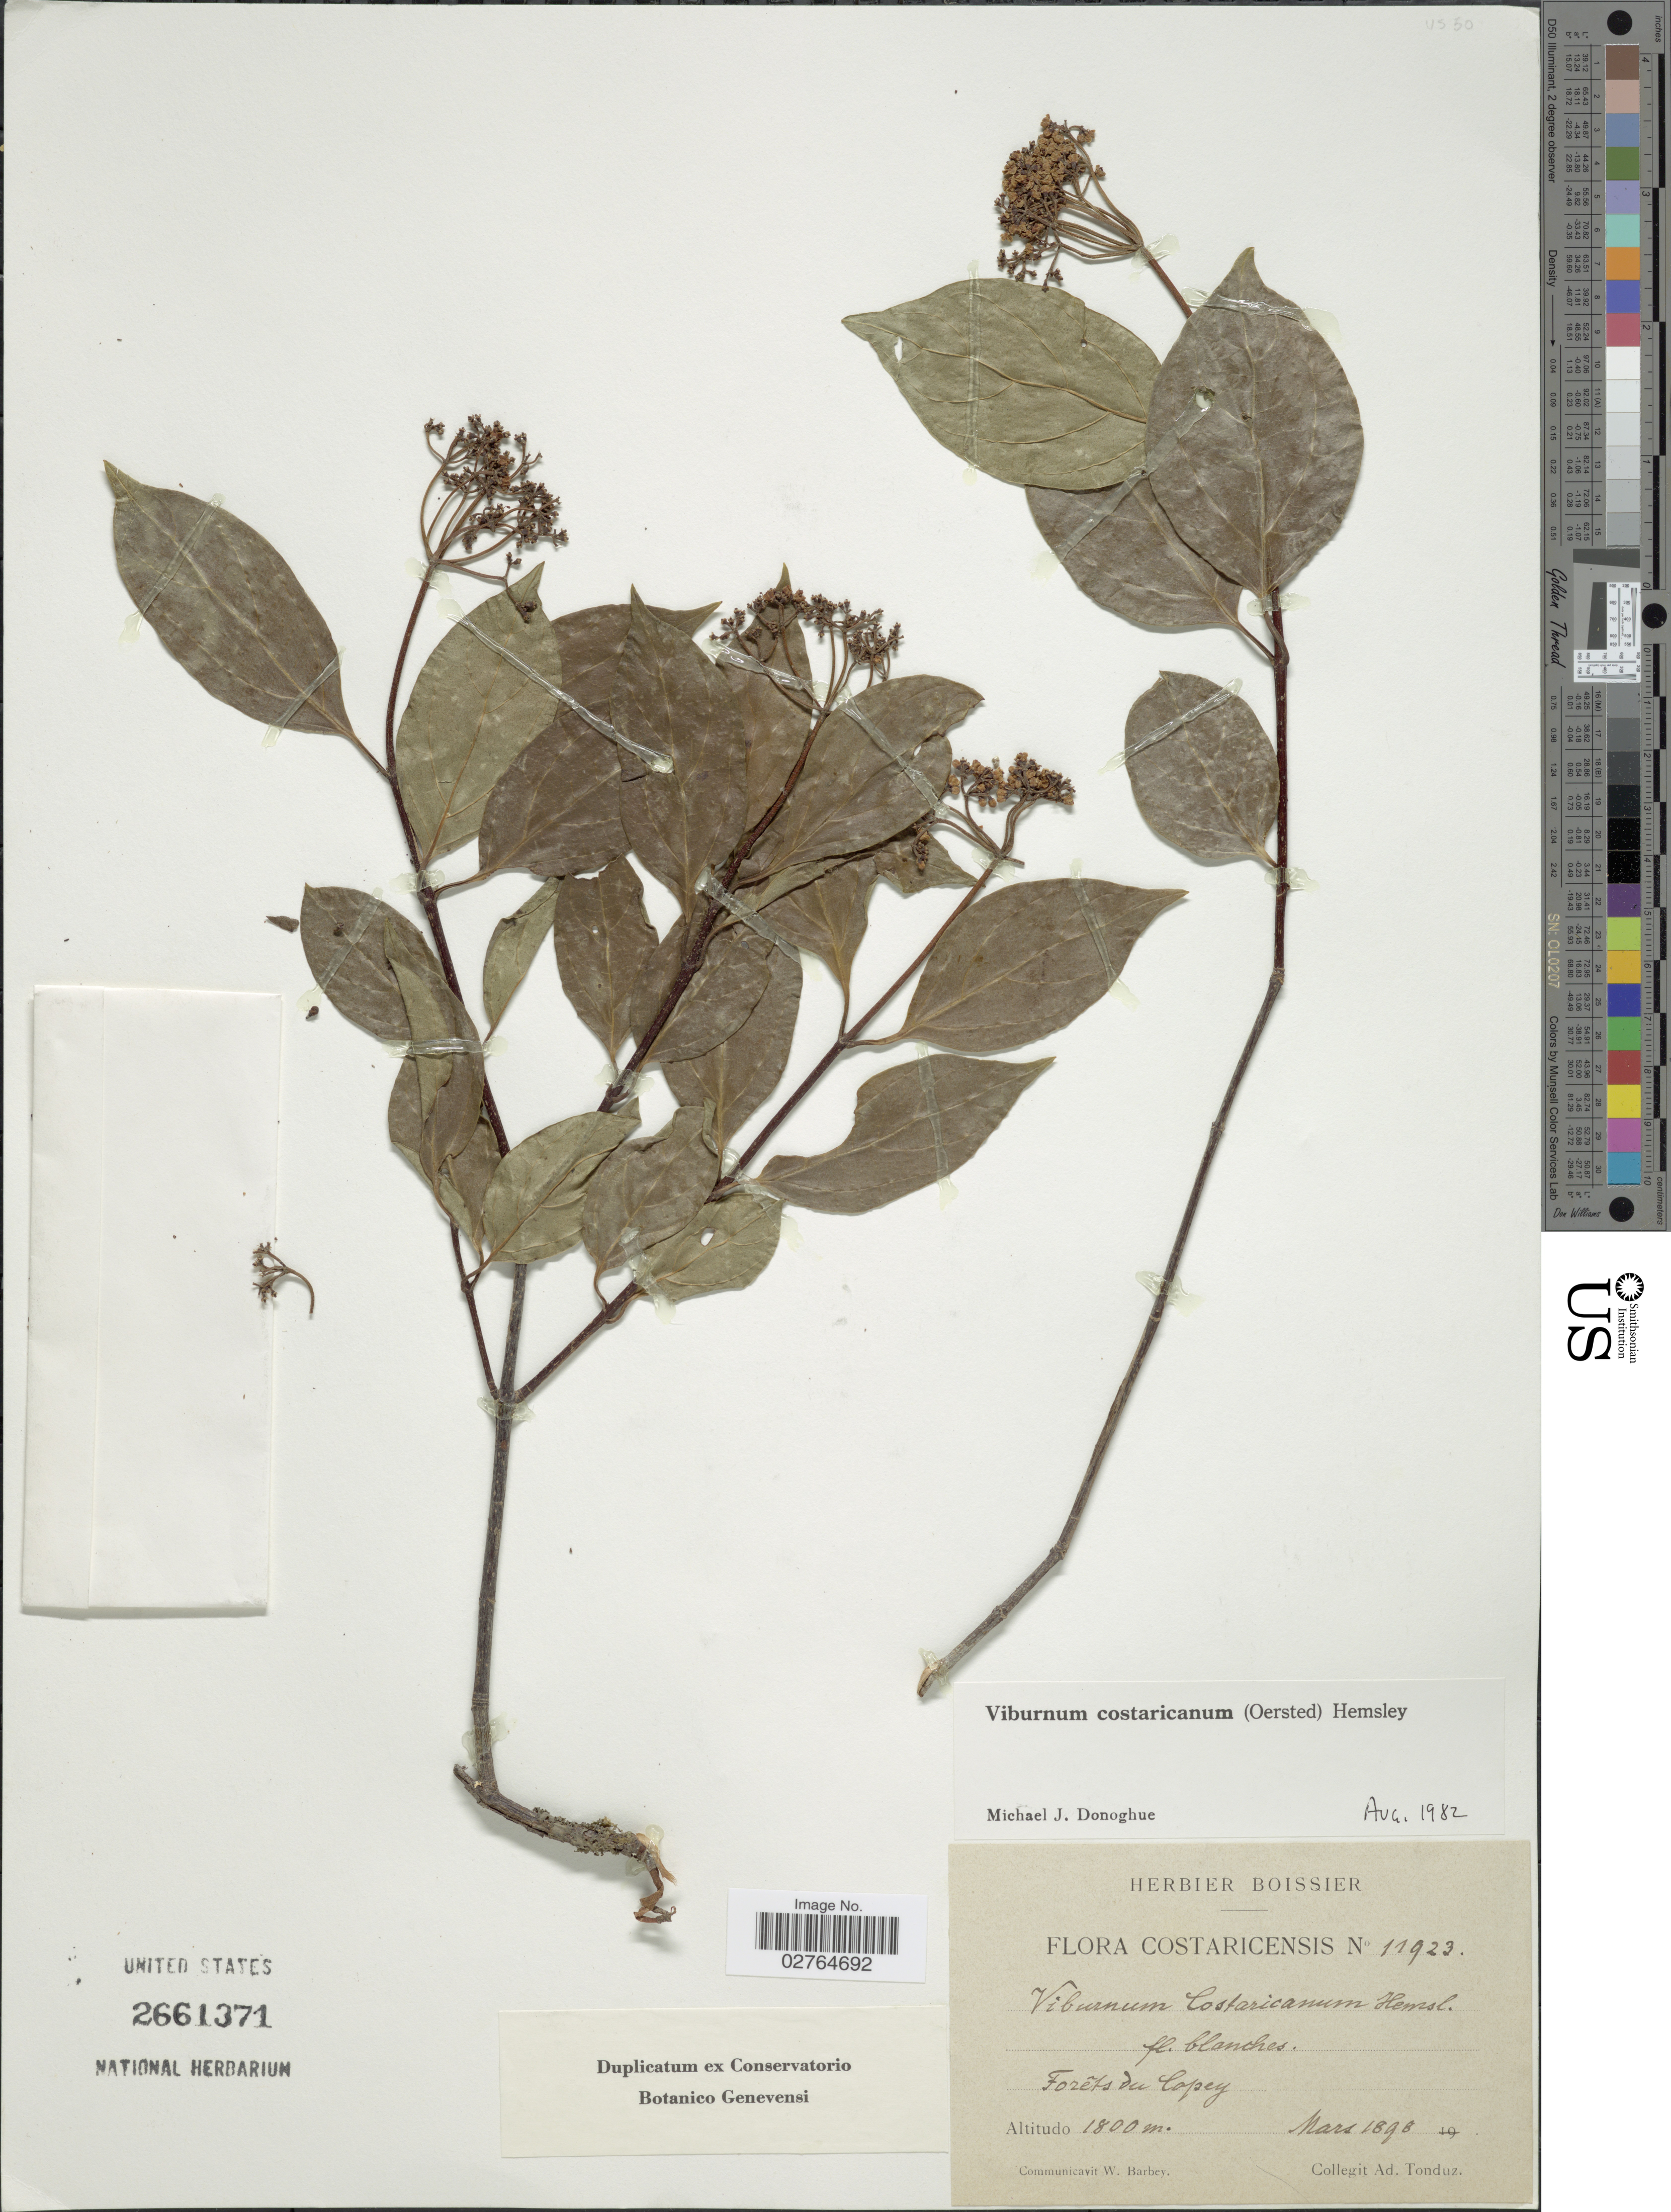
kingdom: Plantae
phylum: Tracheophyta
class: Magnoliopsida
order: Dipsacales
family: Viburnaceae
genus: Viburnum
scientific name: Viburnum costaricanum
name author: (Oerst.) Hemsl.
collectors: A. Tonduz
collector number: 11923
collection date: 1898-03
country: Costa Rica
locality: Costaricensis. Forêts du Copey.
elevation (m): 1800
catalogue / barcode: US 2661371